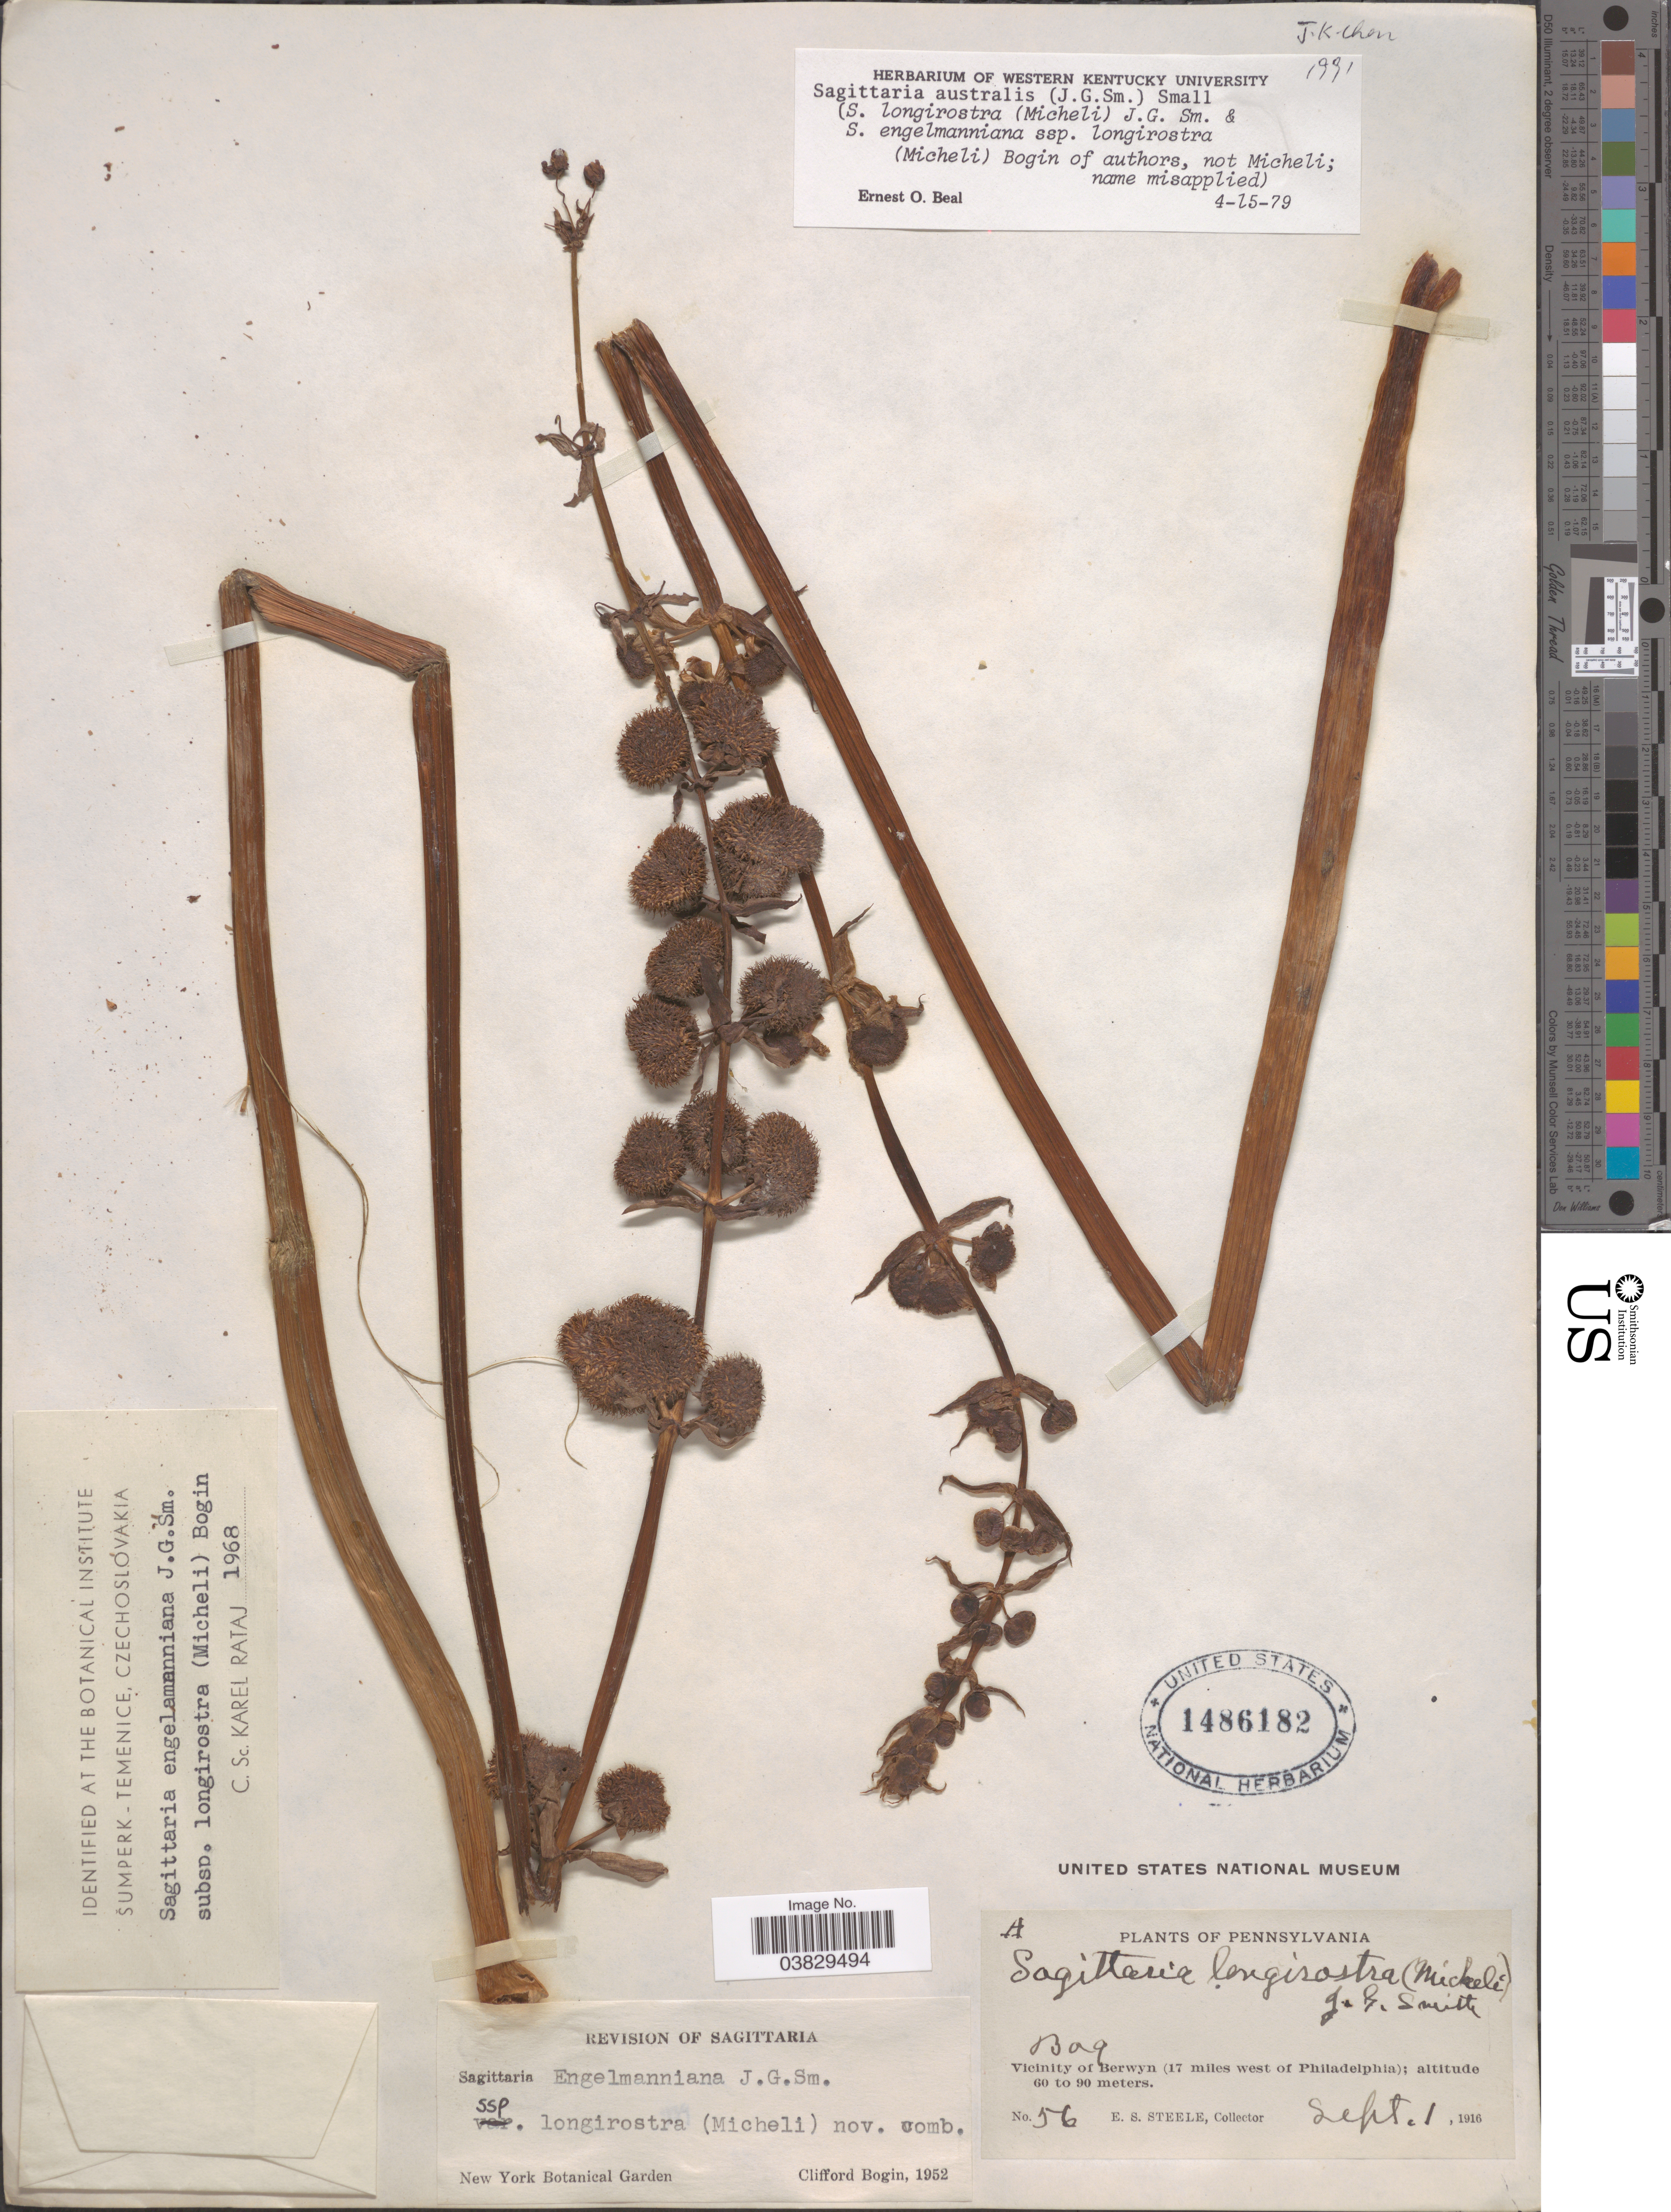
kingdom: Plantae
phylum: Tracheophyta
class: Liliopsida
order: Alismatales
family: Alismataceae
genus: Sagittaria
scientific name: Sagittaria australis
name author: (J.G. Sm. ex C. Mohr) Small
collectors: E. Steele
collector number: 56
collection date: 1916-09-01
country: United States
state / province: Pennsylvania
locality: Vicinity of Berwyn (17 miles west of Philadelphia).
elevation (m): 60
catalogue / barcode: US 1486182